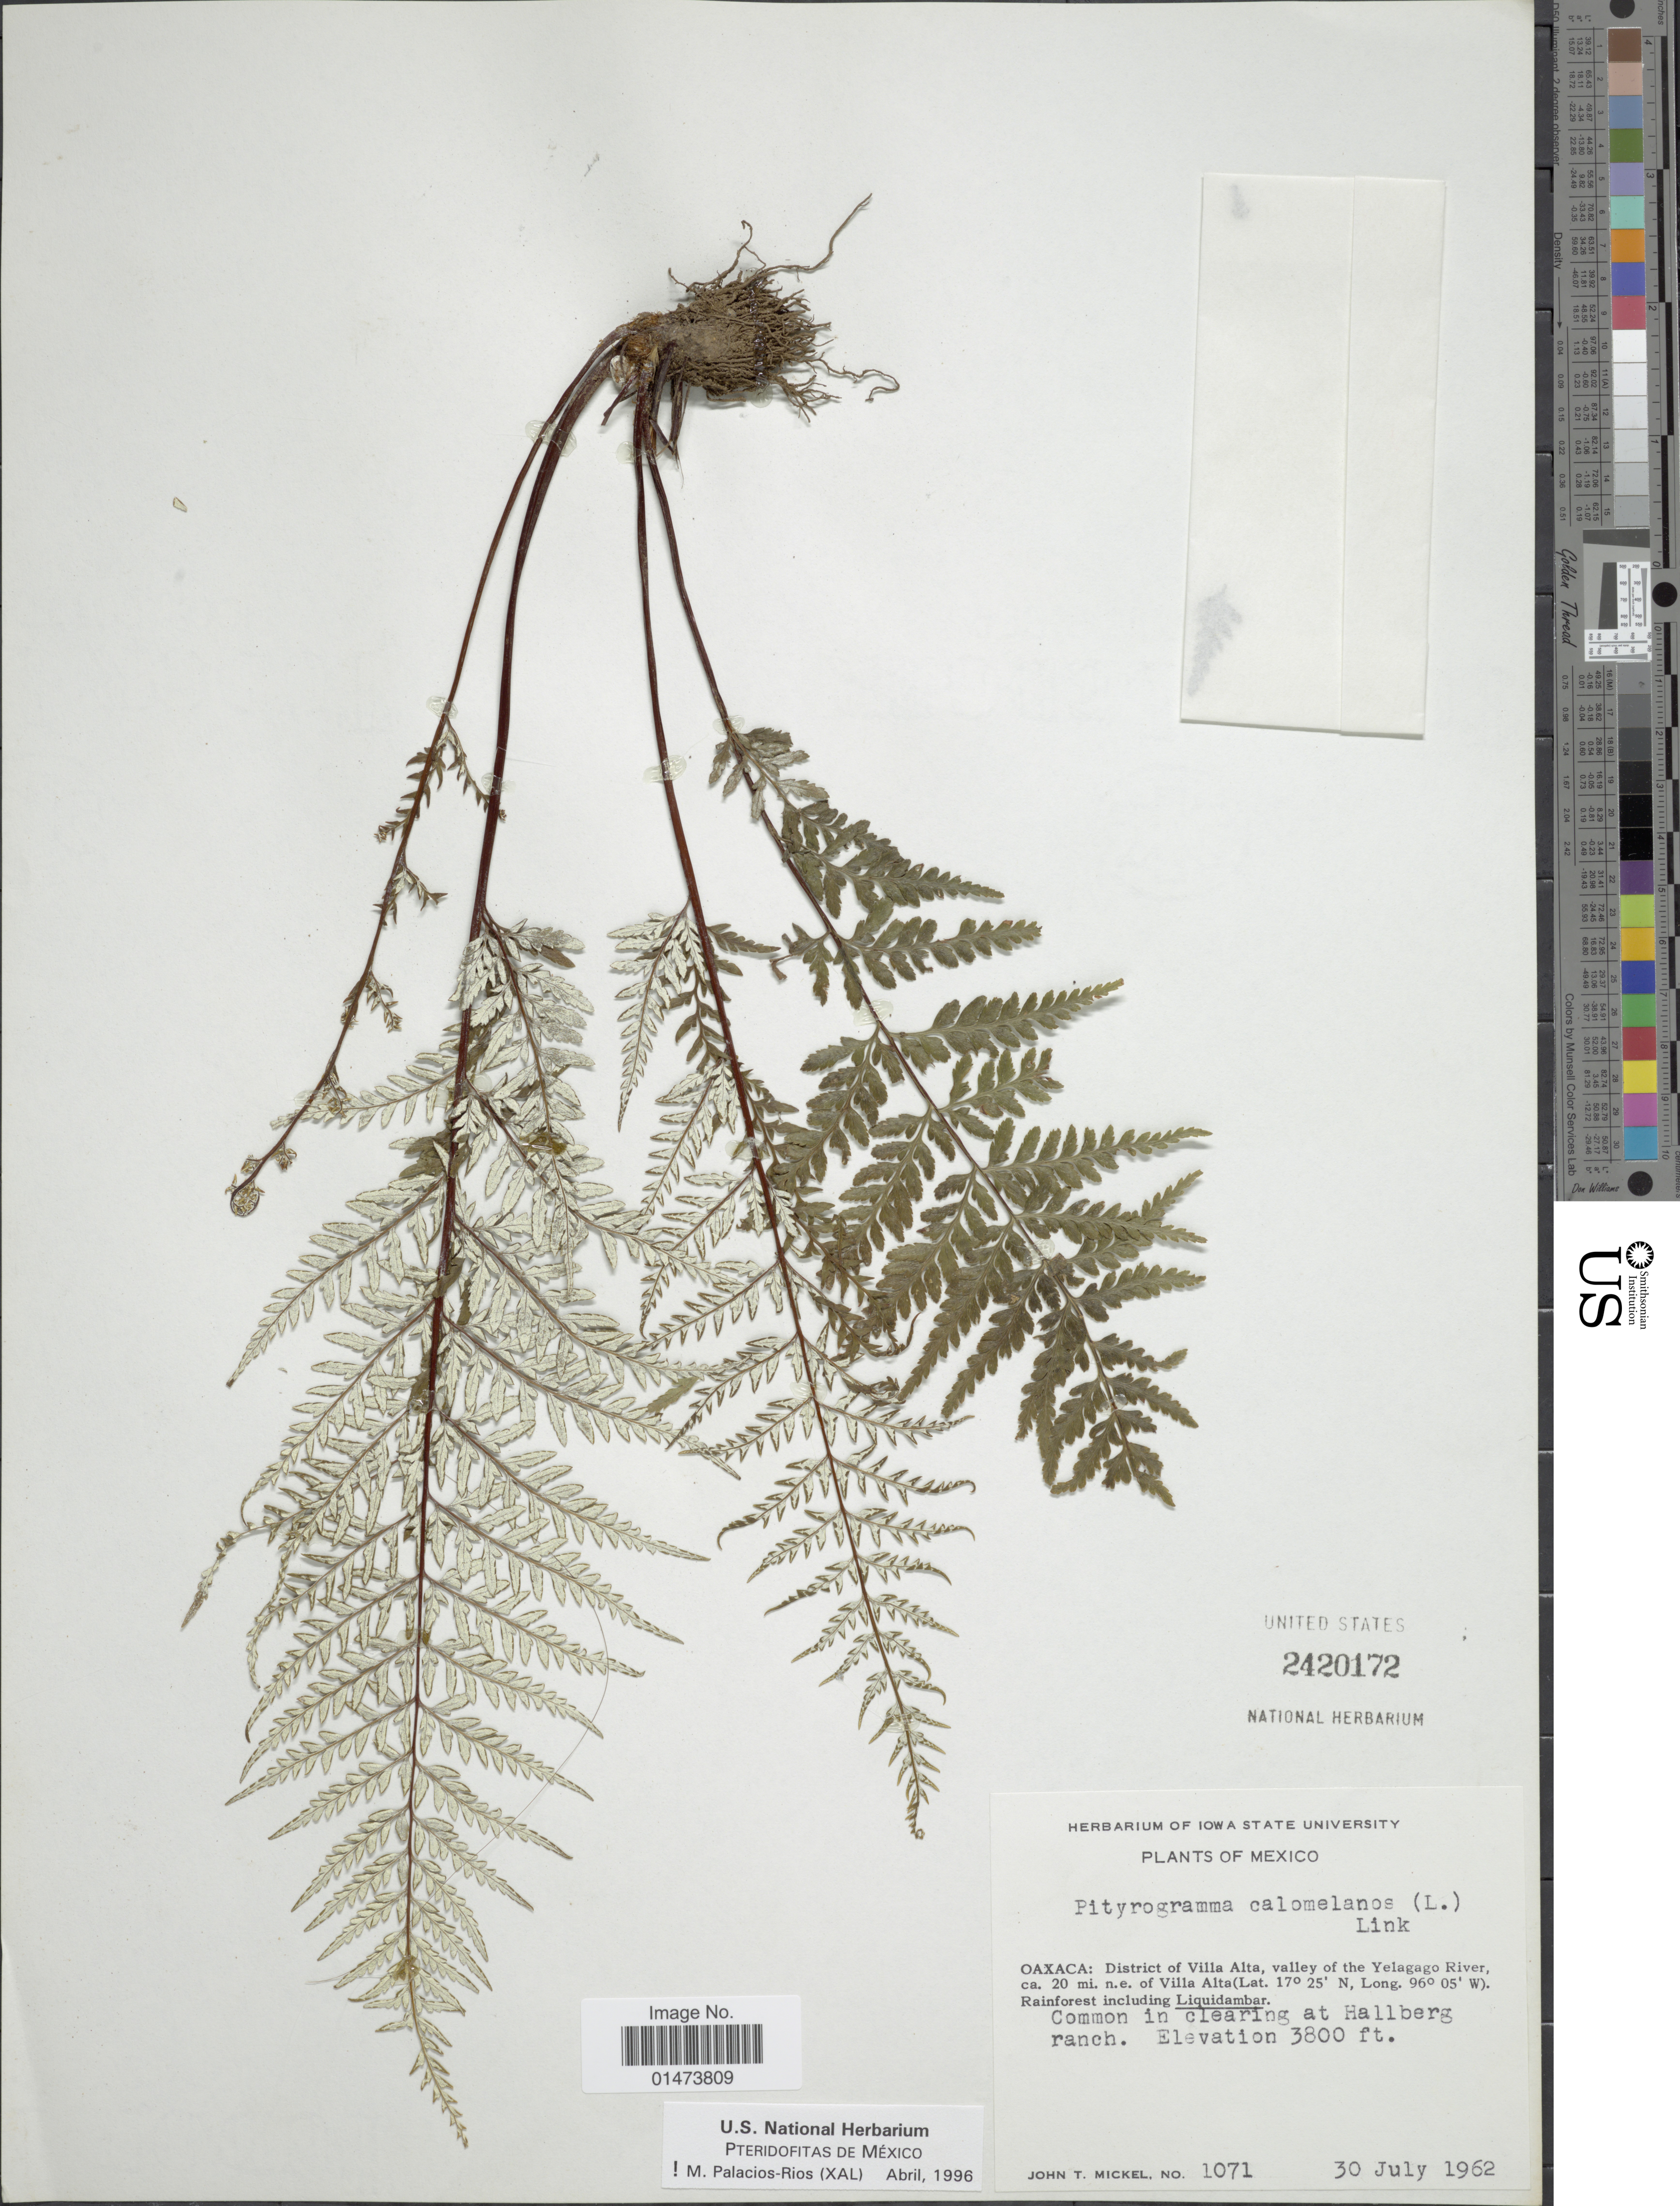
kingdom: Plantae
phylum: Tracheophyta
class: Polypodiopsida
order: Polypodiales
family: Pteridaceae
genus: Pityrogramma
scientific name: Pityrogramma calomelanos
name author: (L.) Link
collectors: J. T. Mickel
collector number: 1071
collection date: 1962-07-30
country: Mexico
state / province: Oaxaca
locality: District of Villa Alta, valley of the Yelagago River, ca. 20 mi. n.e. of Villa Alta, rainforest including Liquidambar, common in clearing at Hallberg ranch.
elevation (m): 1158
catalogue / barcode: US 2420172